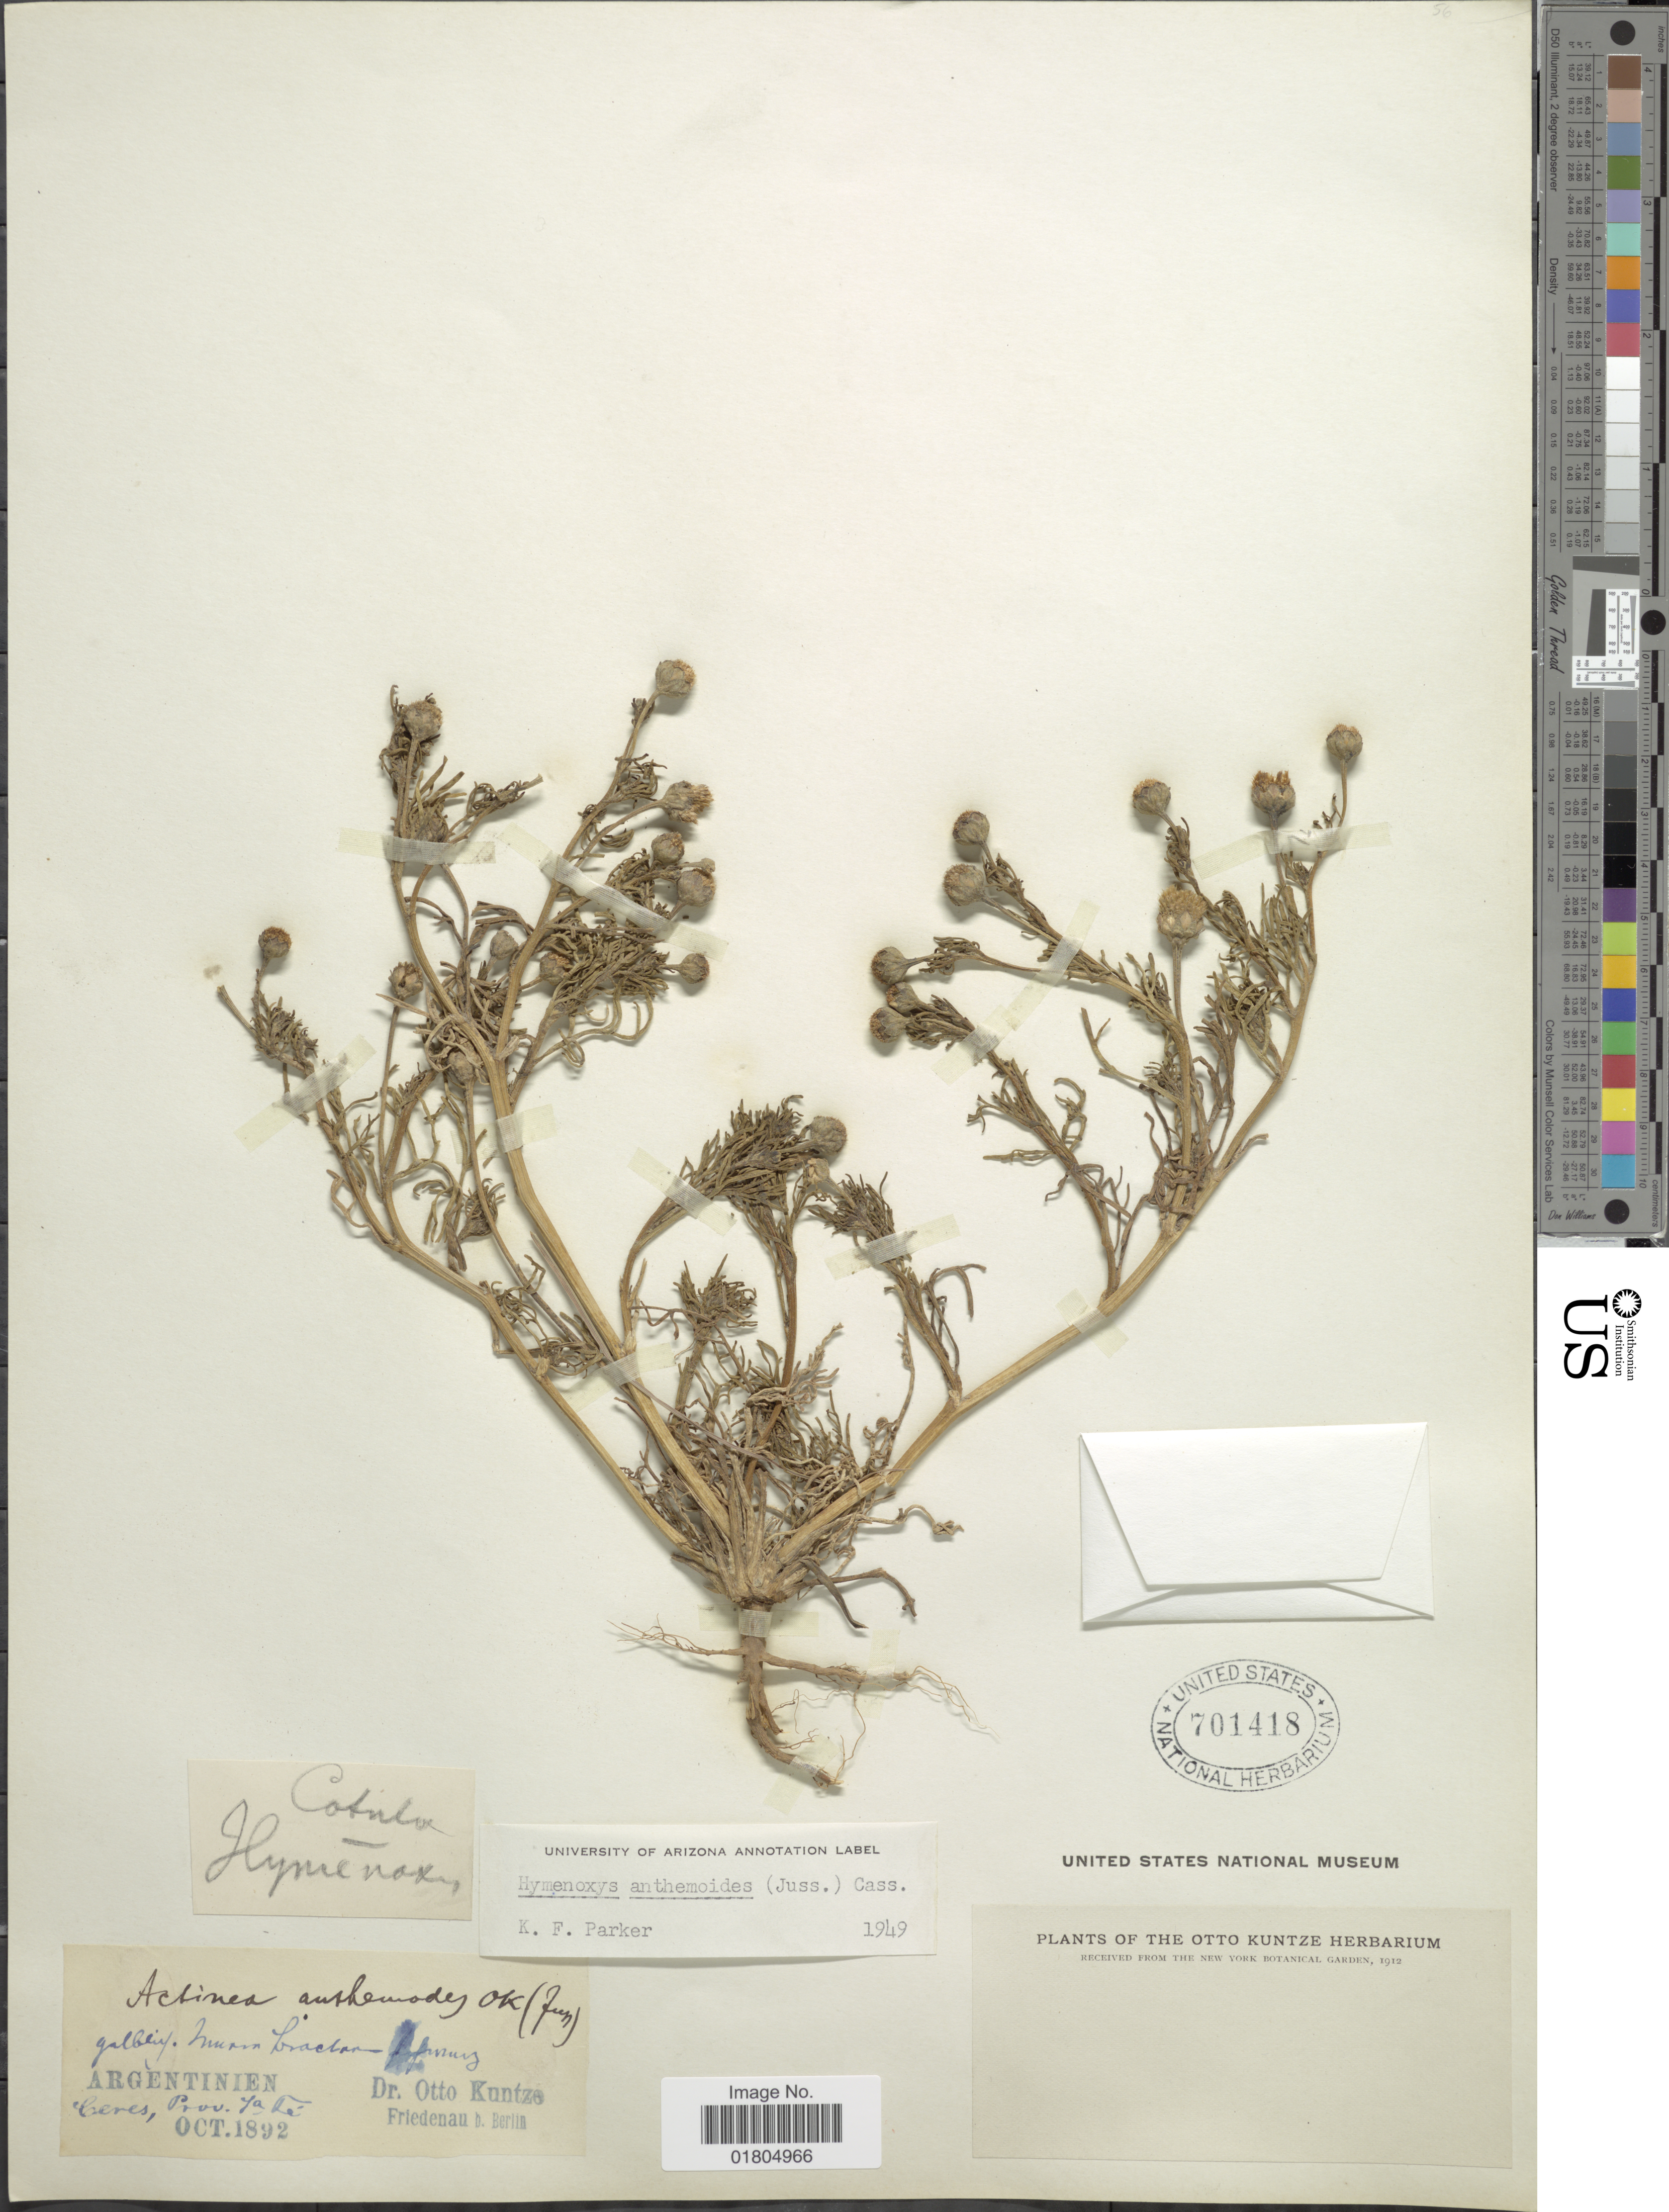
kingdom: Plantae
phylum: Tracheophyta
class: Magnoliopsida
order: Asterales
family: Asteraceae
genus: Hymenoxys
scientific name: Hymenoxys anthemoides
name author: (Juss.) Cass. ex DC.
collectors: C.E.O. Kuntze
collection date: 1892-10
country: Argentina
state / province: Santa Fé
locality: Ceres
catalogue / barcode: US 701418